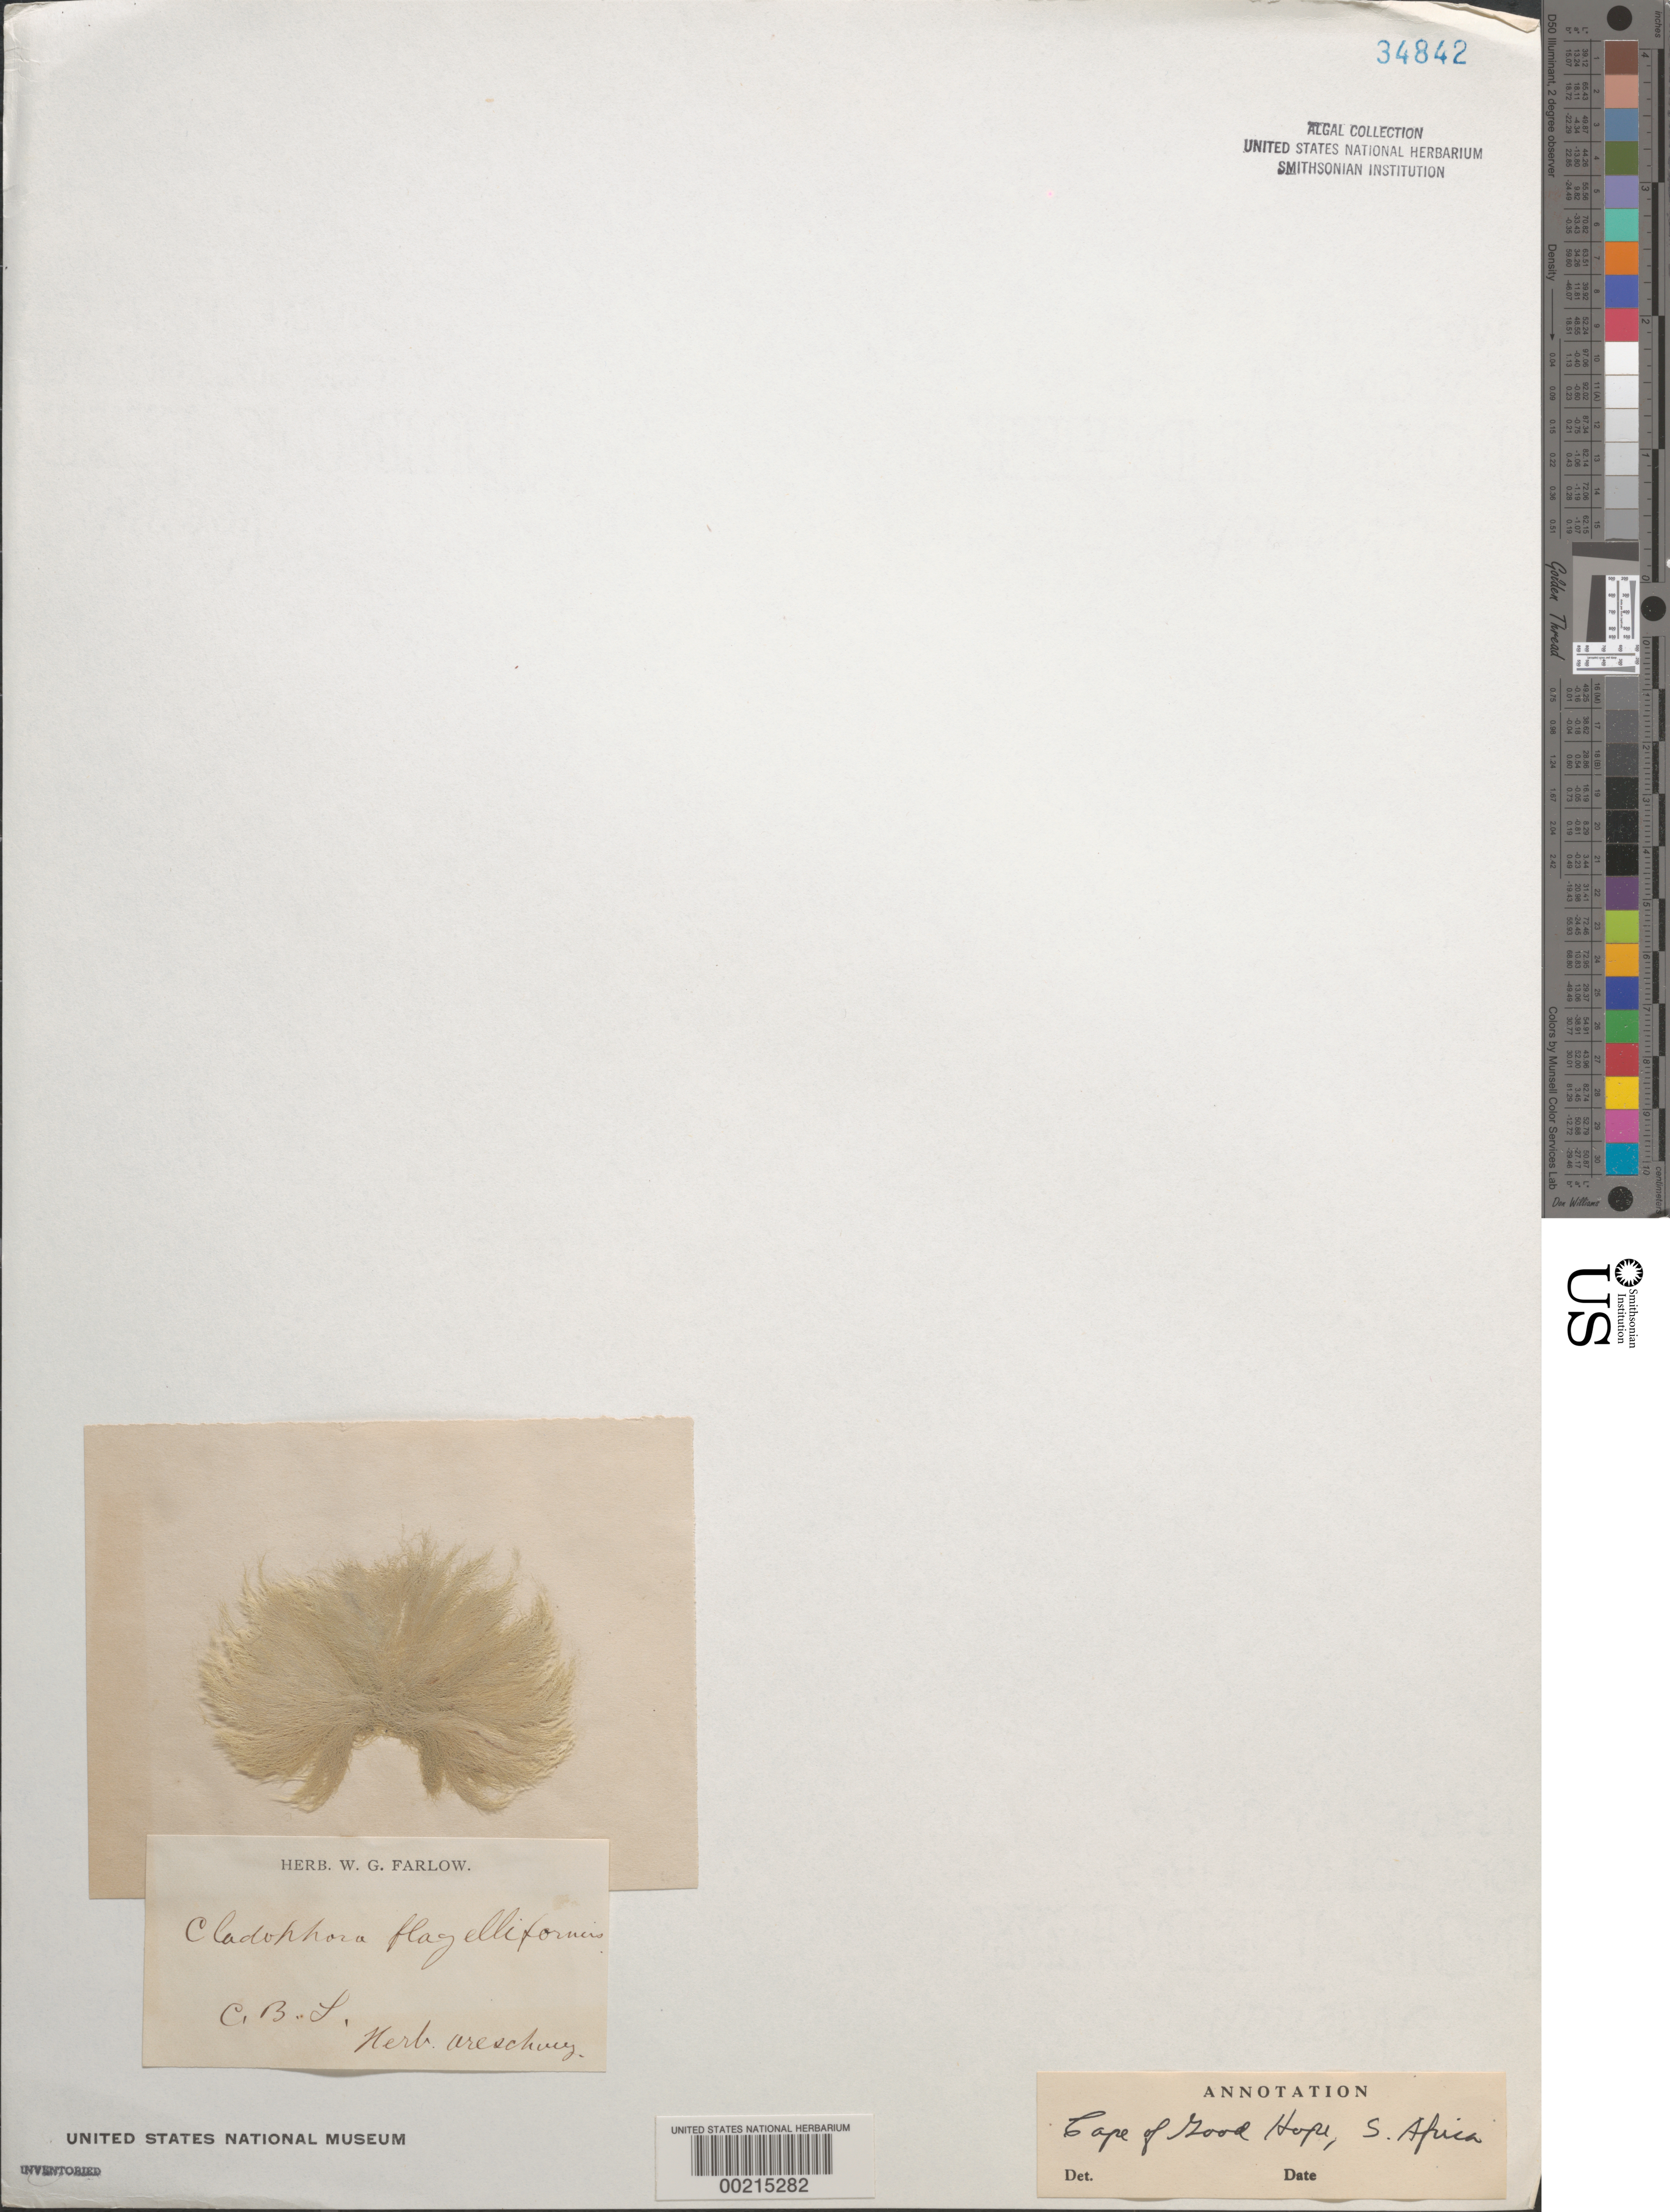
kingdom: Plantae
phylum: Chlorophyta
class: Ulvophyceae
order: Cladophorales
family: Cladophoraceae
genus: Cladophora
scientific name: Cladophora flagelliformis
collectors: J. Areschoug (herbarium)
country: South Africa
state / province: Western Cape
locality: Cape of good hope (c.b.s.)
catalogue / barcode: US 34842